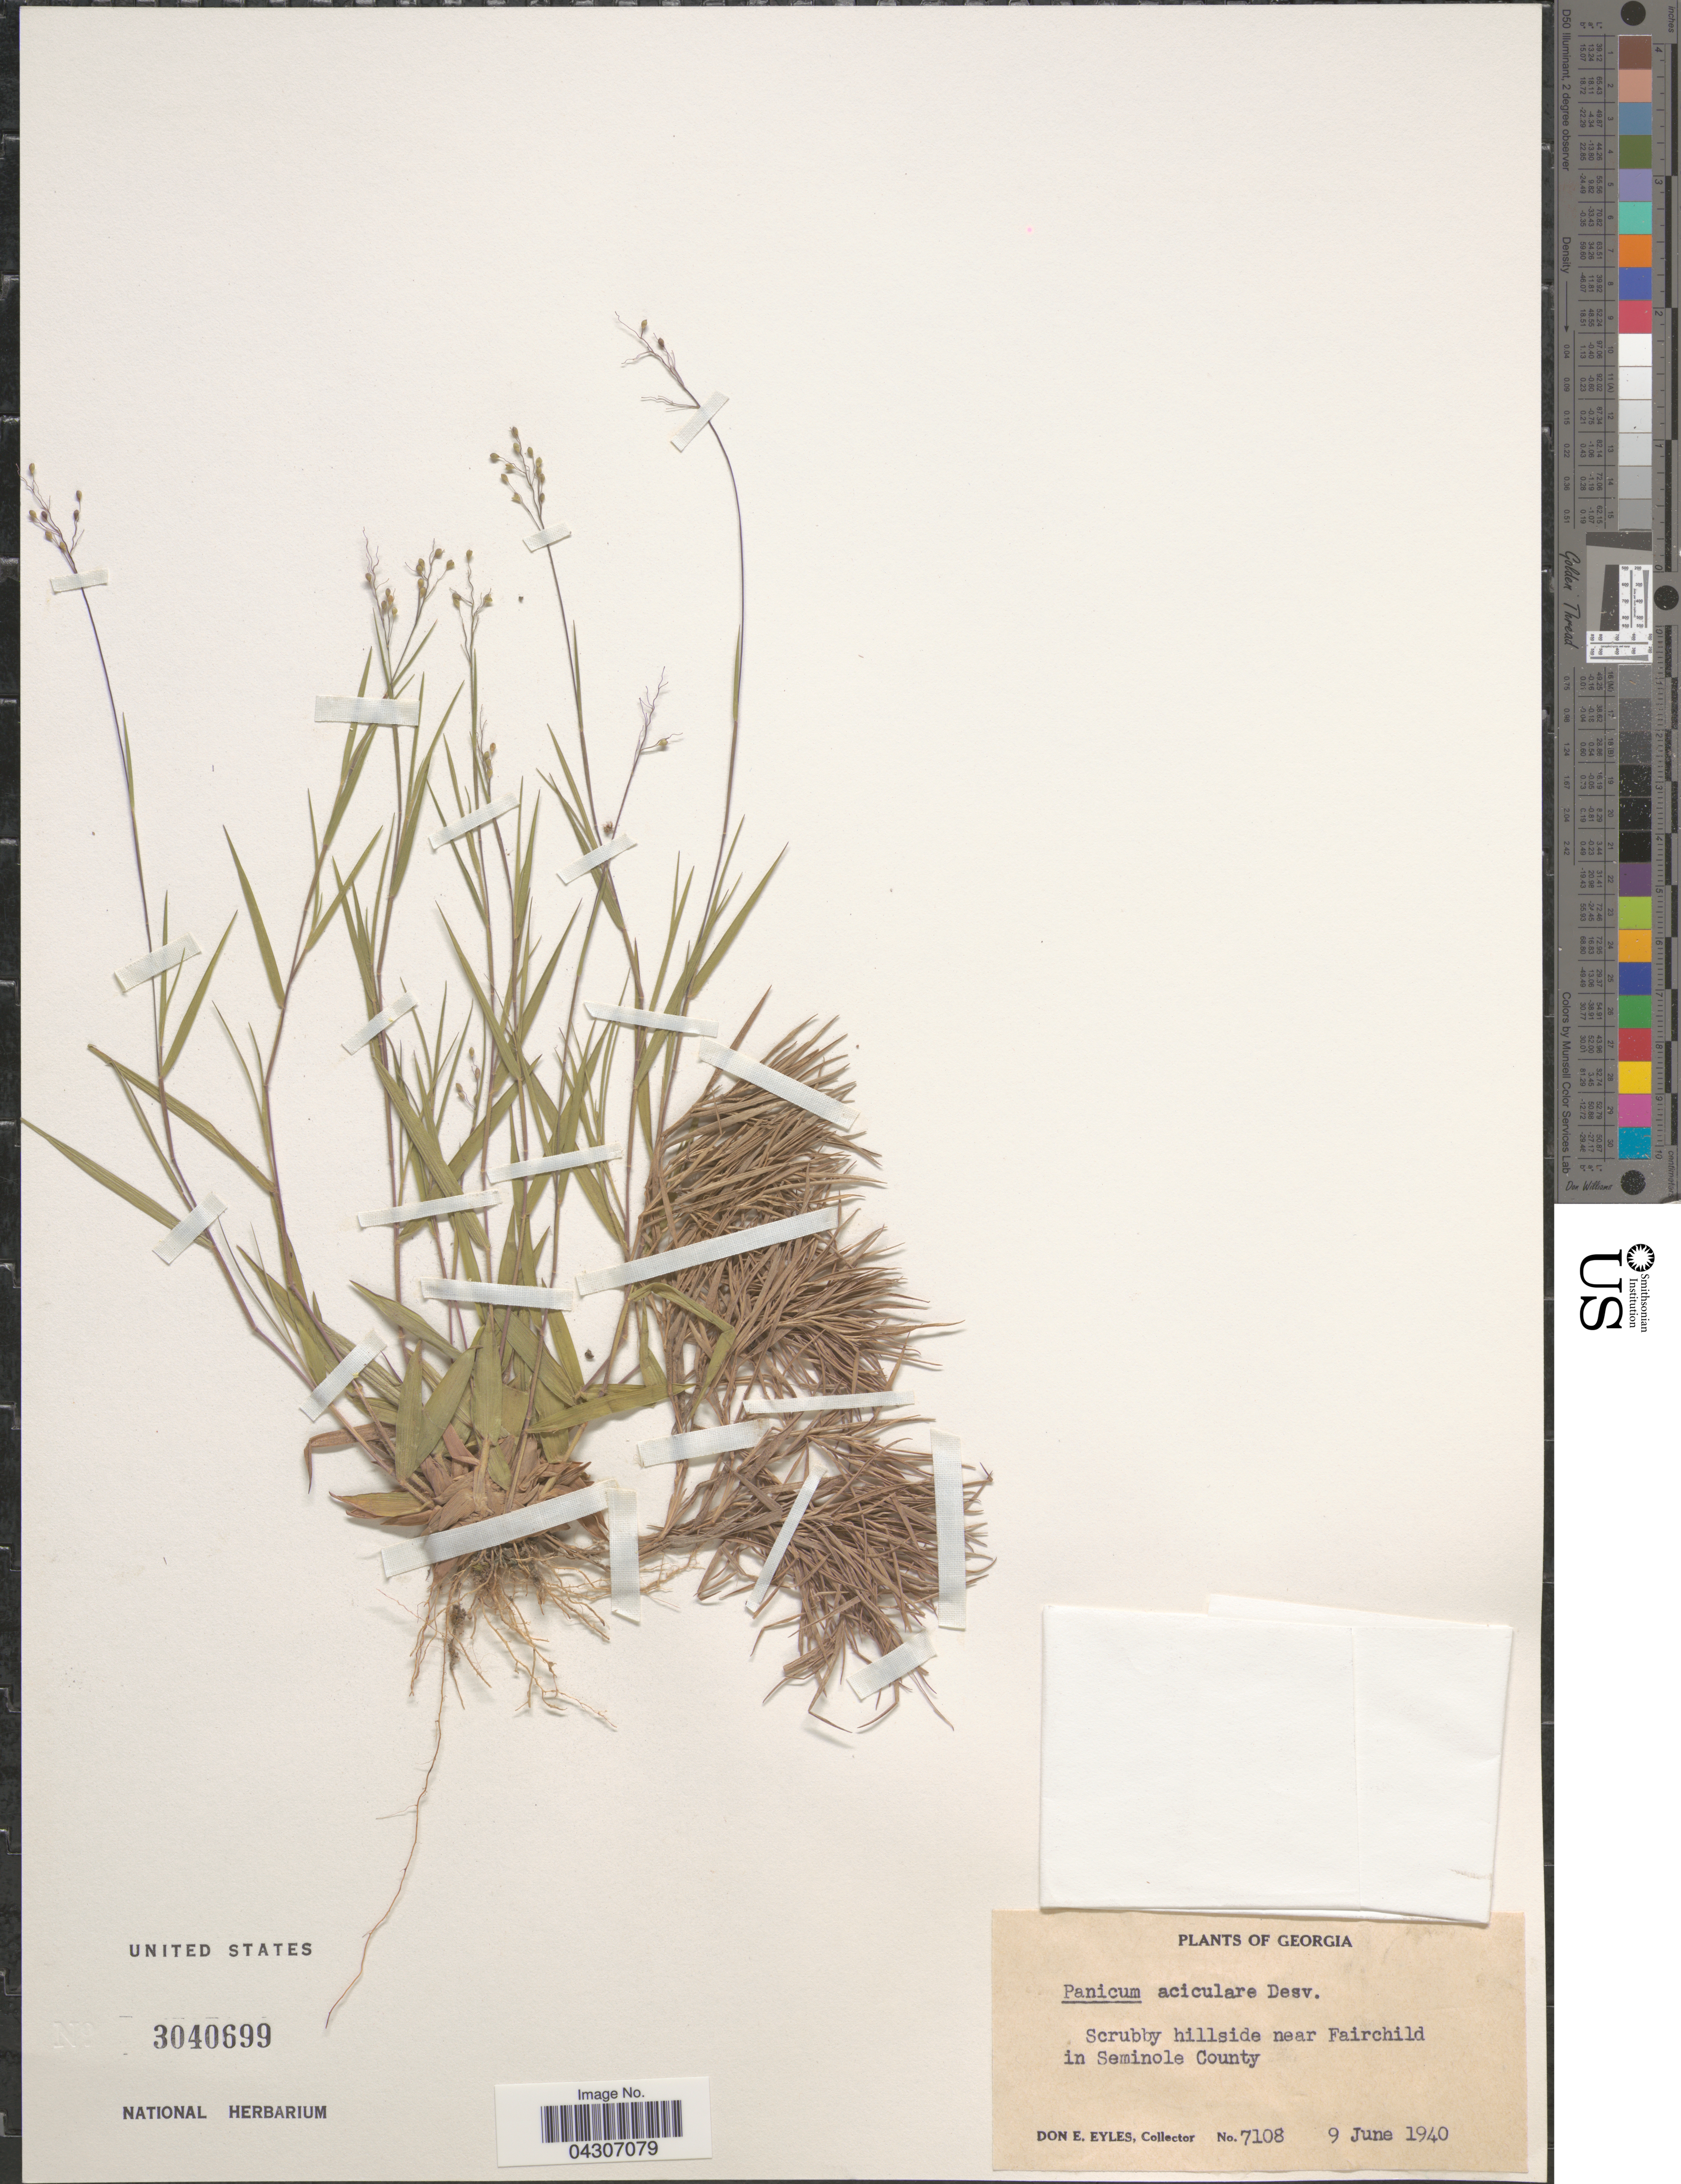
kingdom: Plantae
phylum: Tracheophyta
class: Liliopsida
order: Poales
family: Poaceae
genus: Dichanthelium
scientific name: Dichanthelium aciculare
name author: (Desv. ex Poir.) Gould & C.A. Clark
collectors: D. Eyles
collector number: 7108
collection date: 1940-06-09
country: United States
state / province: Georgia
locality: Scrubby hillside near Fairchild in Seminole County.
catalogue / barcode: US 3040699